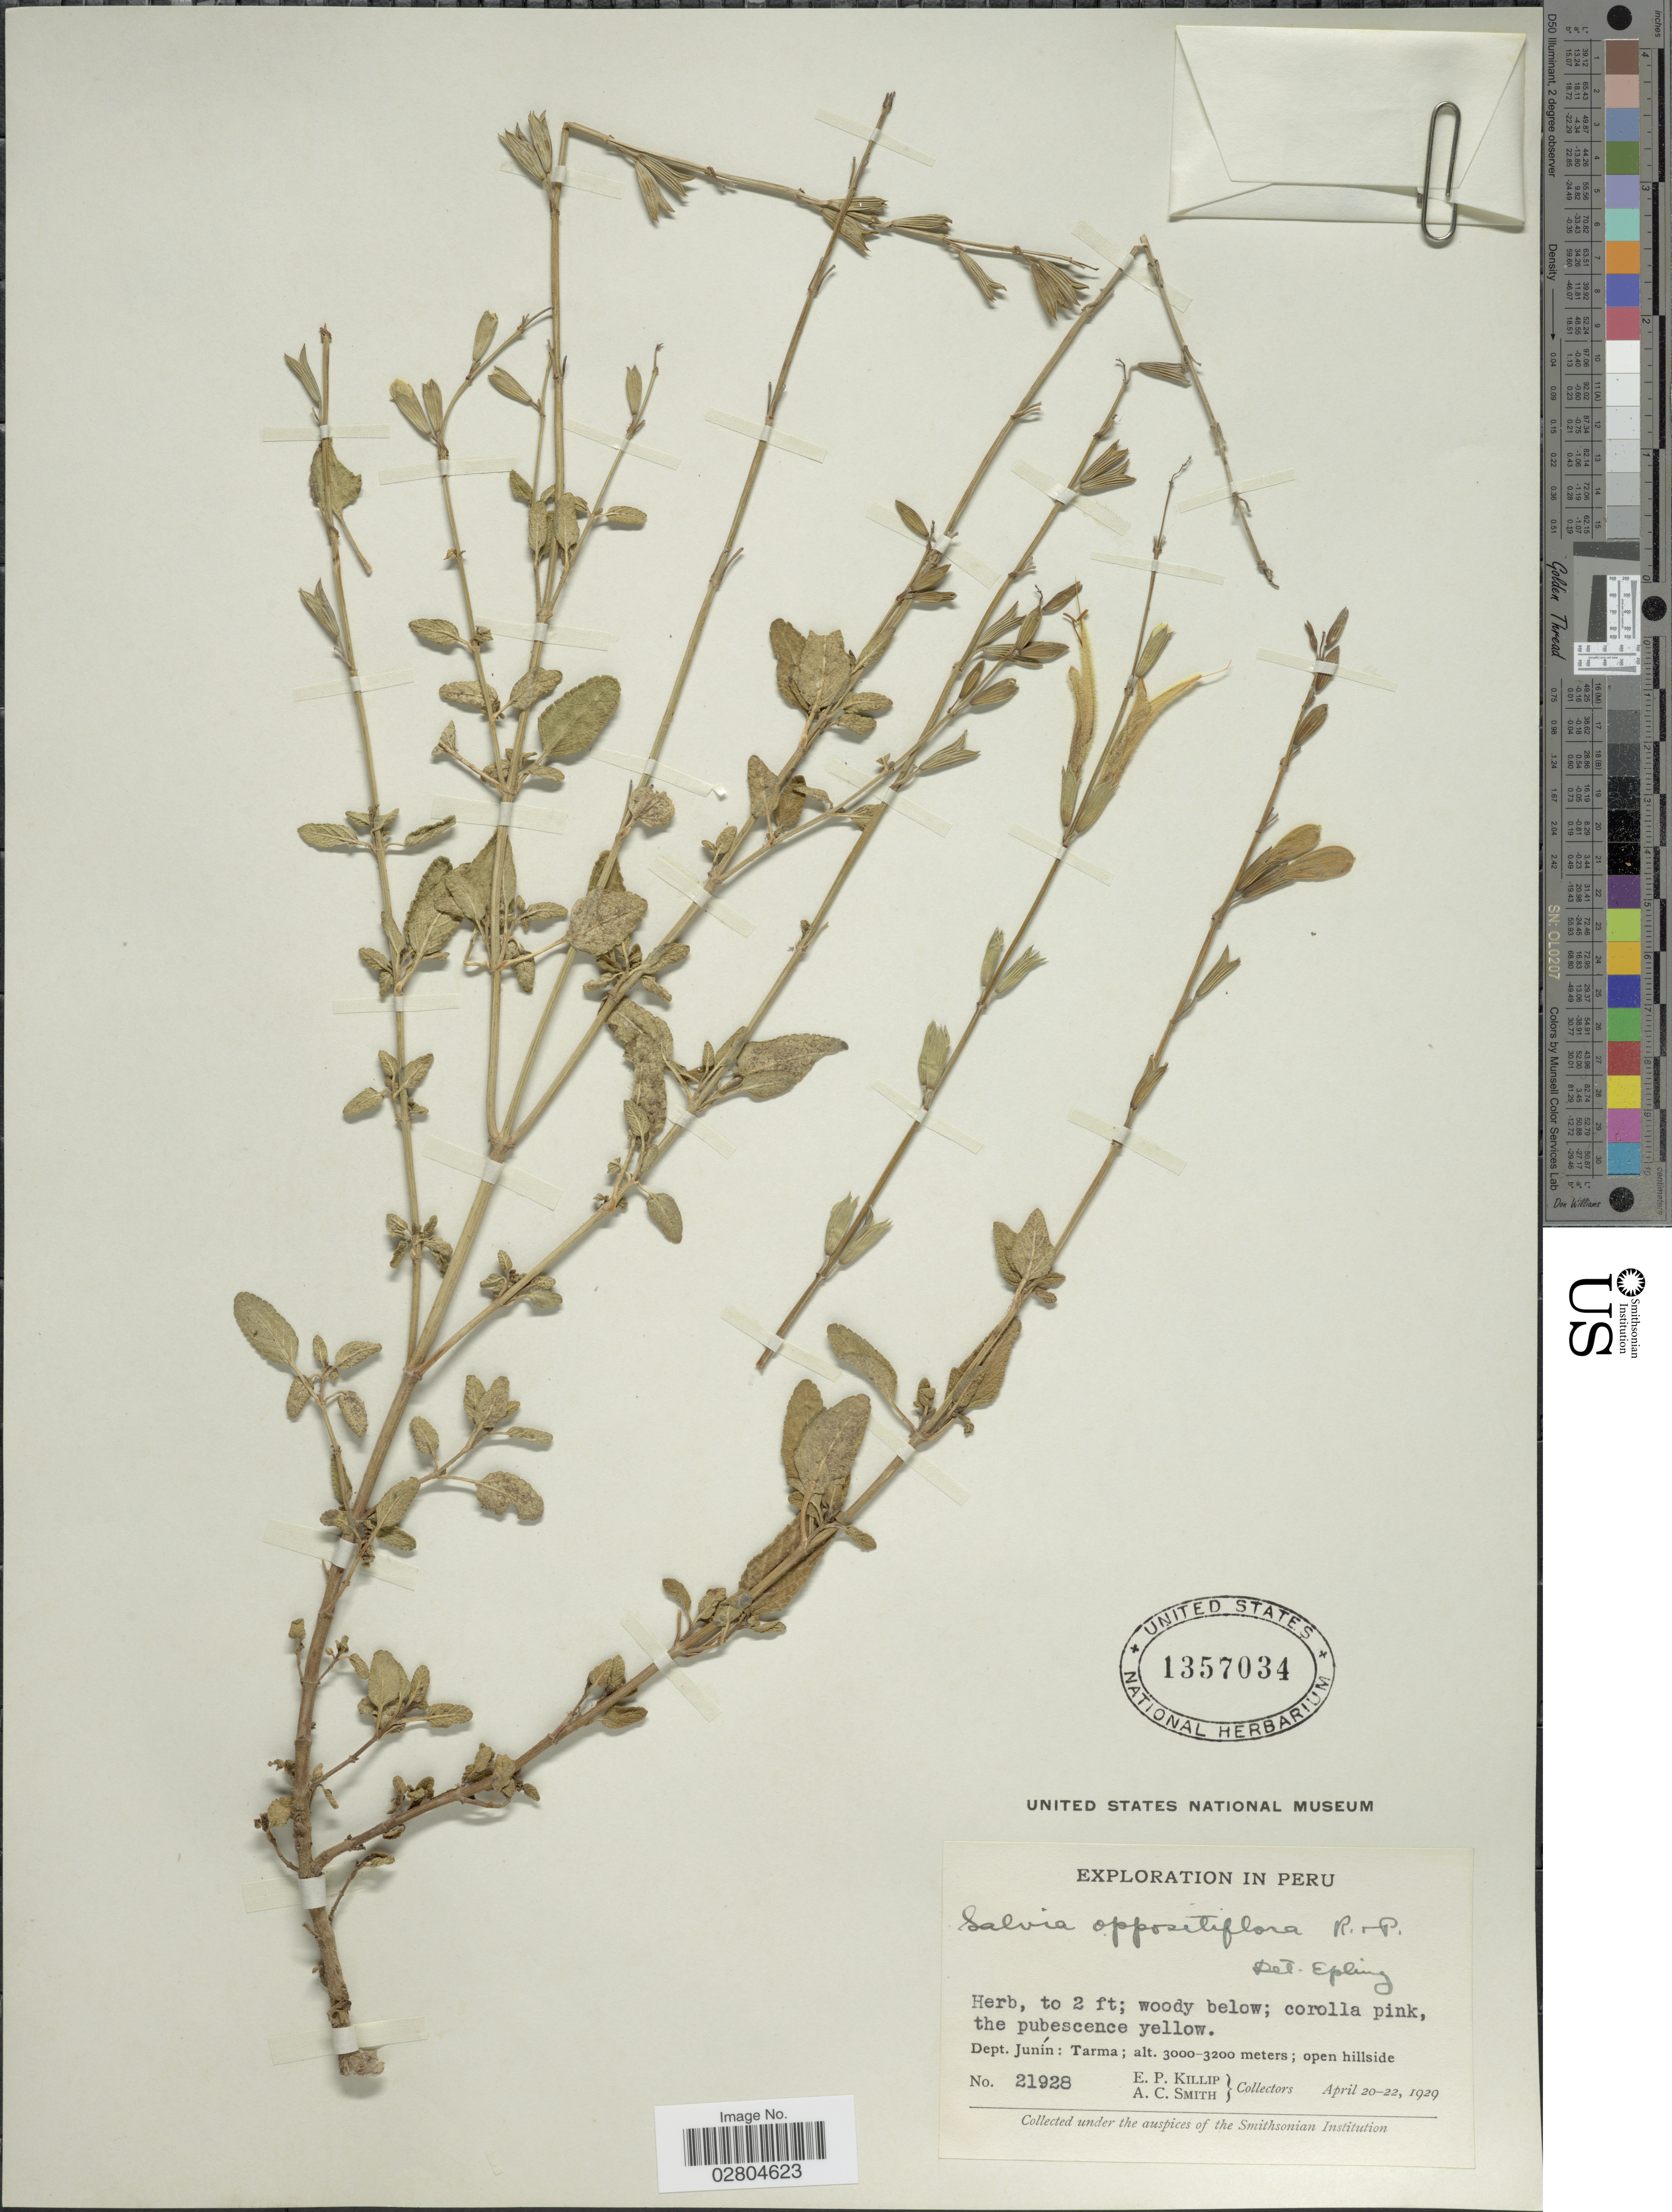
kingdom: Plantae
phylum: Tracheophyta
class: Magnoliopsida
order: Lamiales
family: Lamiaceae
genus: Salvia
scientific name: Salvia oppositiflora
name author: Ruiz & Pav.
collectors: E. P. Killip & A. C. Smith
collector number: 21928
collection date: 1929-04-20/1929-04-22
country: Peru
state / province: Junín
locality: Dept. Junín: Tarma.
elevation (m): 3000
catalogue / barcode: US 1357034